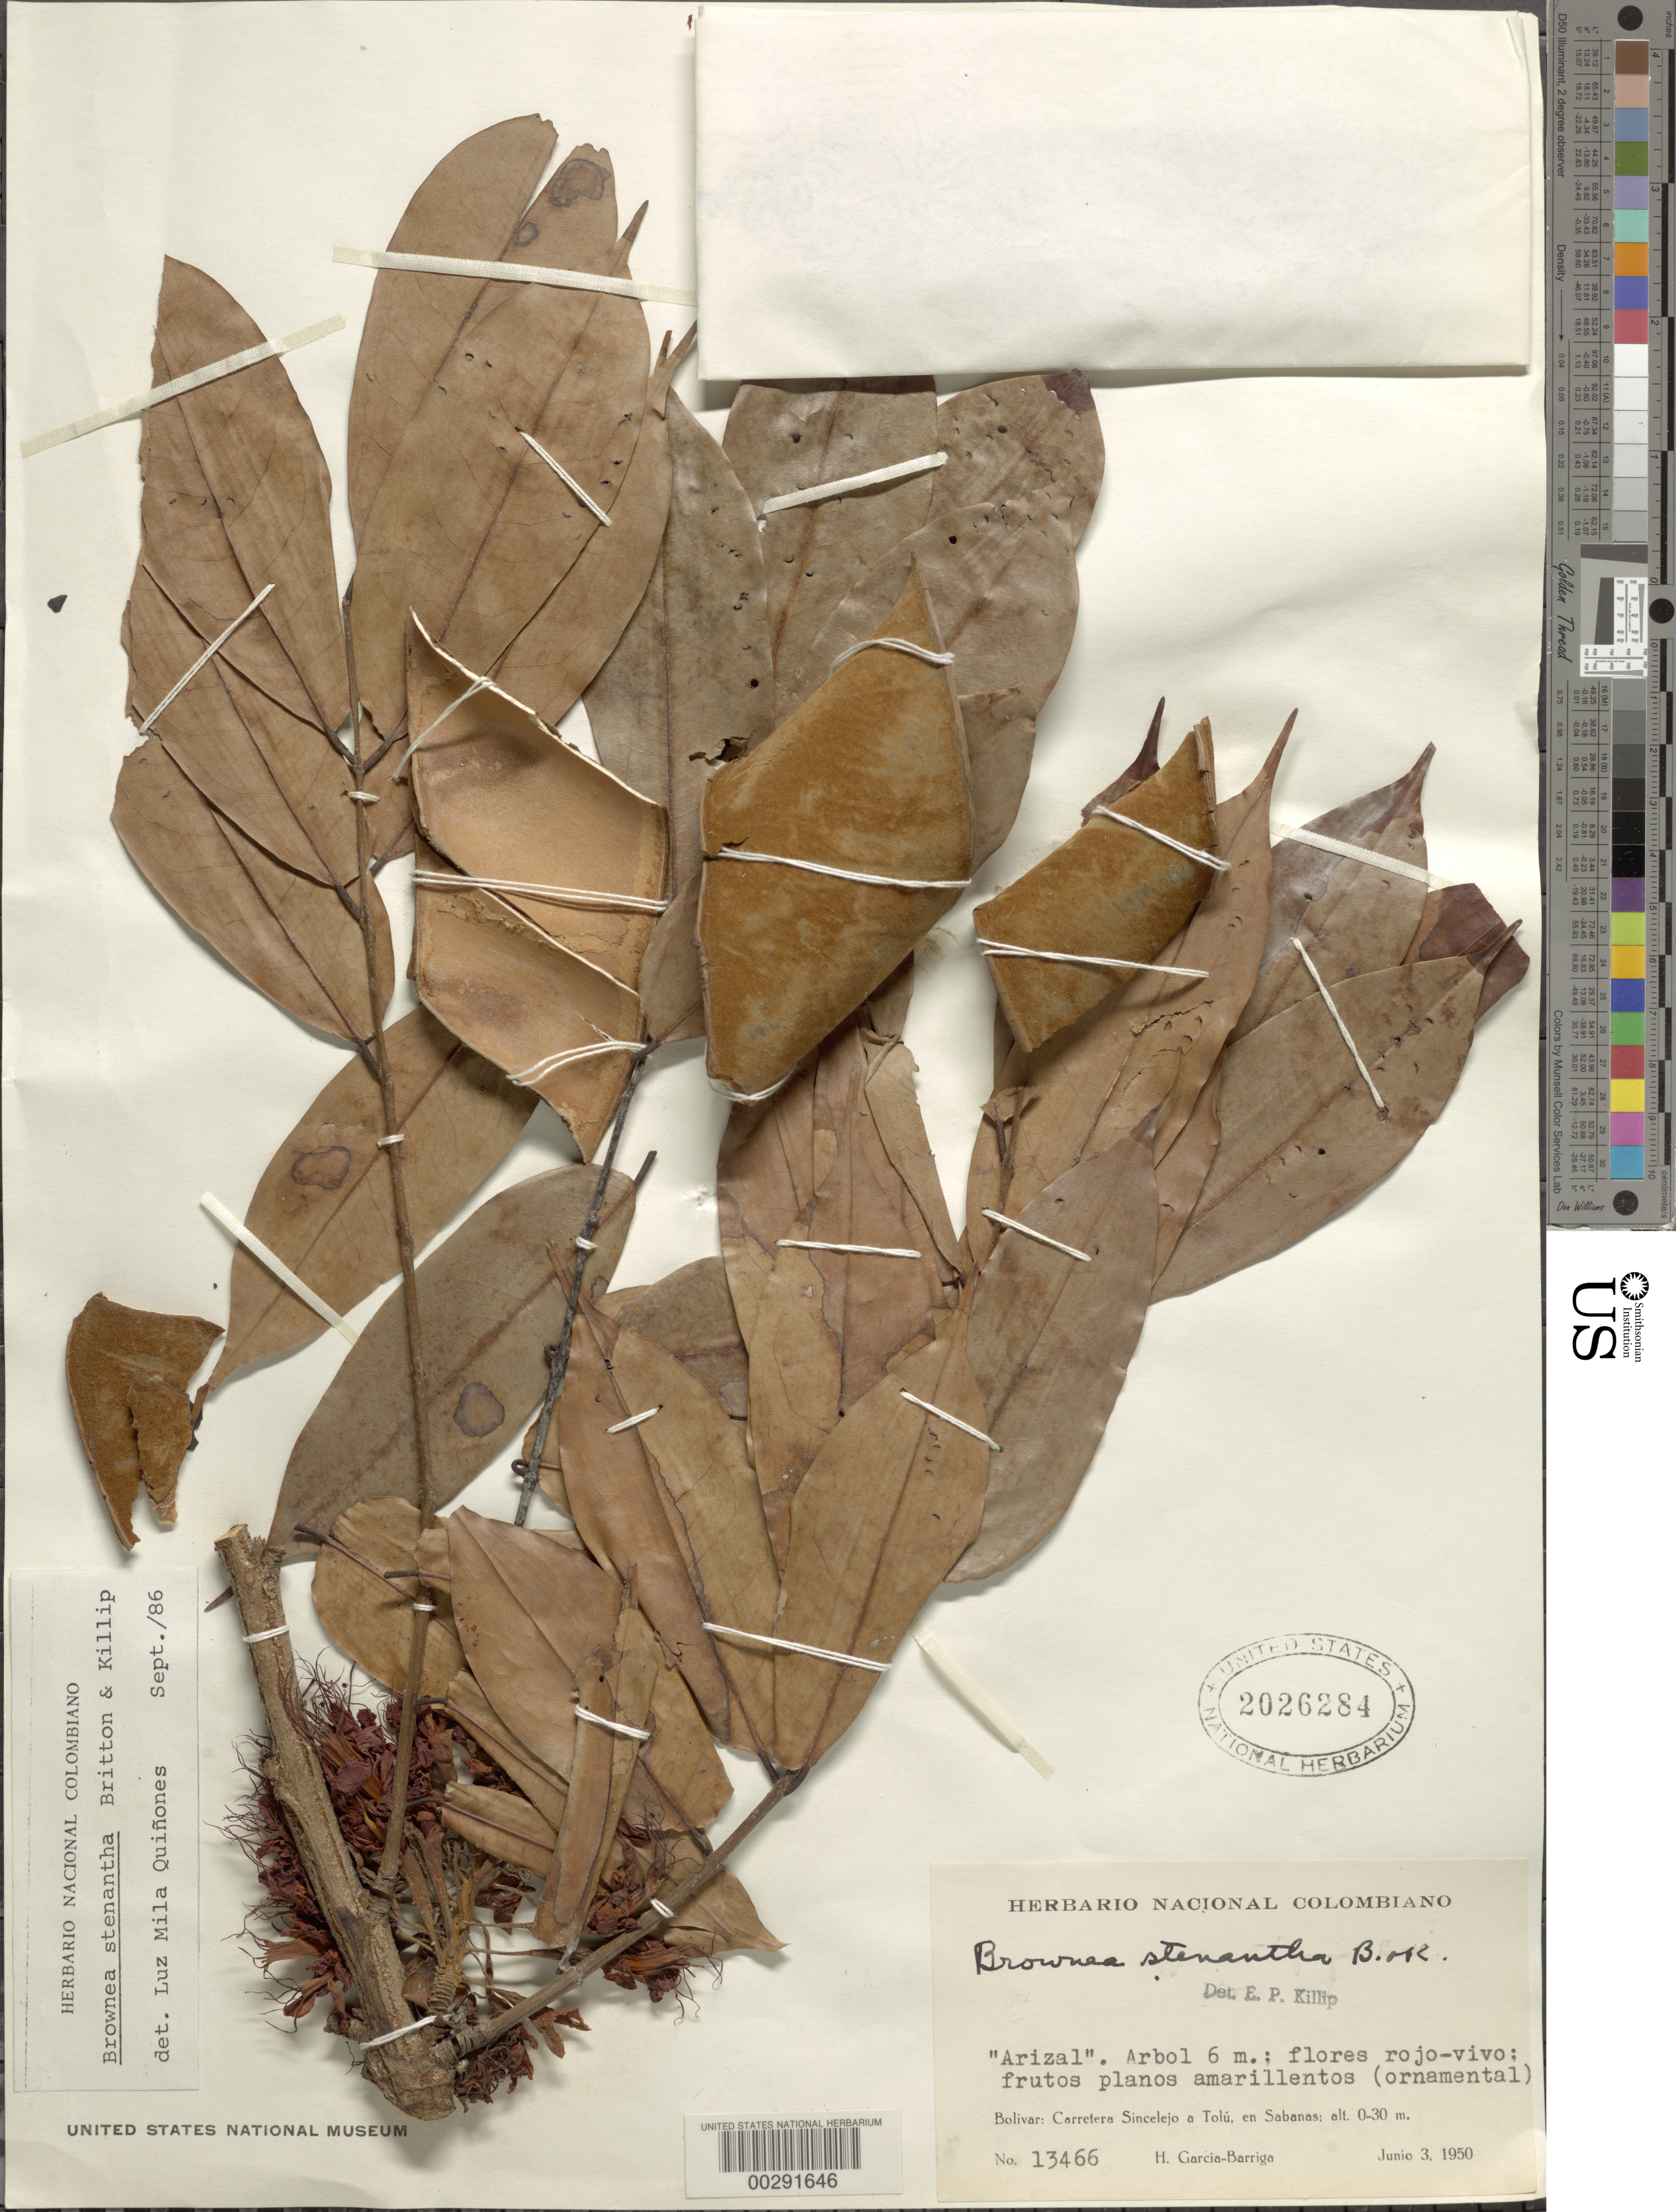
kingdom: Plantae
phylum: Tracheophyta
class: Magnoliopsida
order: Fabales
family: Fabaceae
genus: Brownea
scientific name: Brownea stenantha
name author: Britton & Killip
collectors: H. García Barriga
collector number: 13466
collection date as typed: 03 Jun 1950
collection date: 1950-06-03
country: Colombia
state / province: Bolívar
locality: Carretera Sincelejo a Tolu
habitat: On savanna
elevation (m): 0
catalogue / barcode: US 2026284